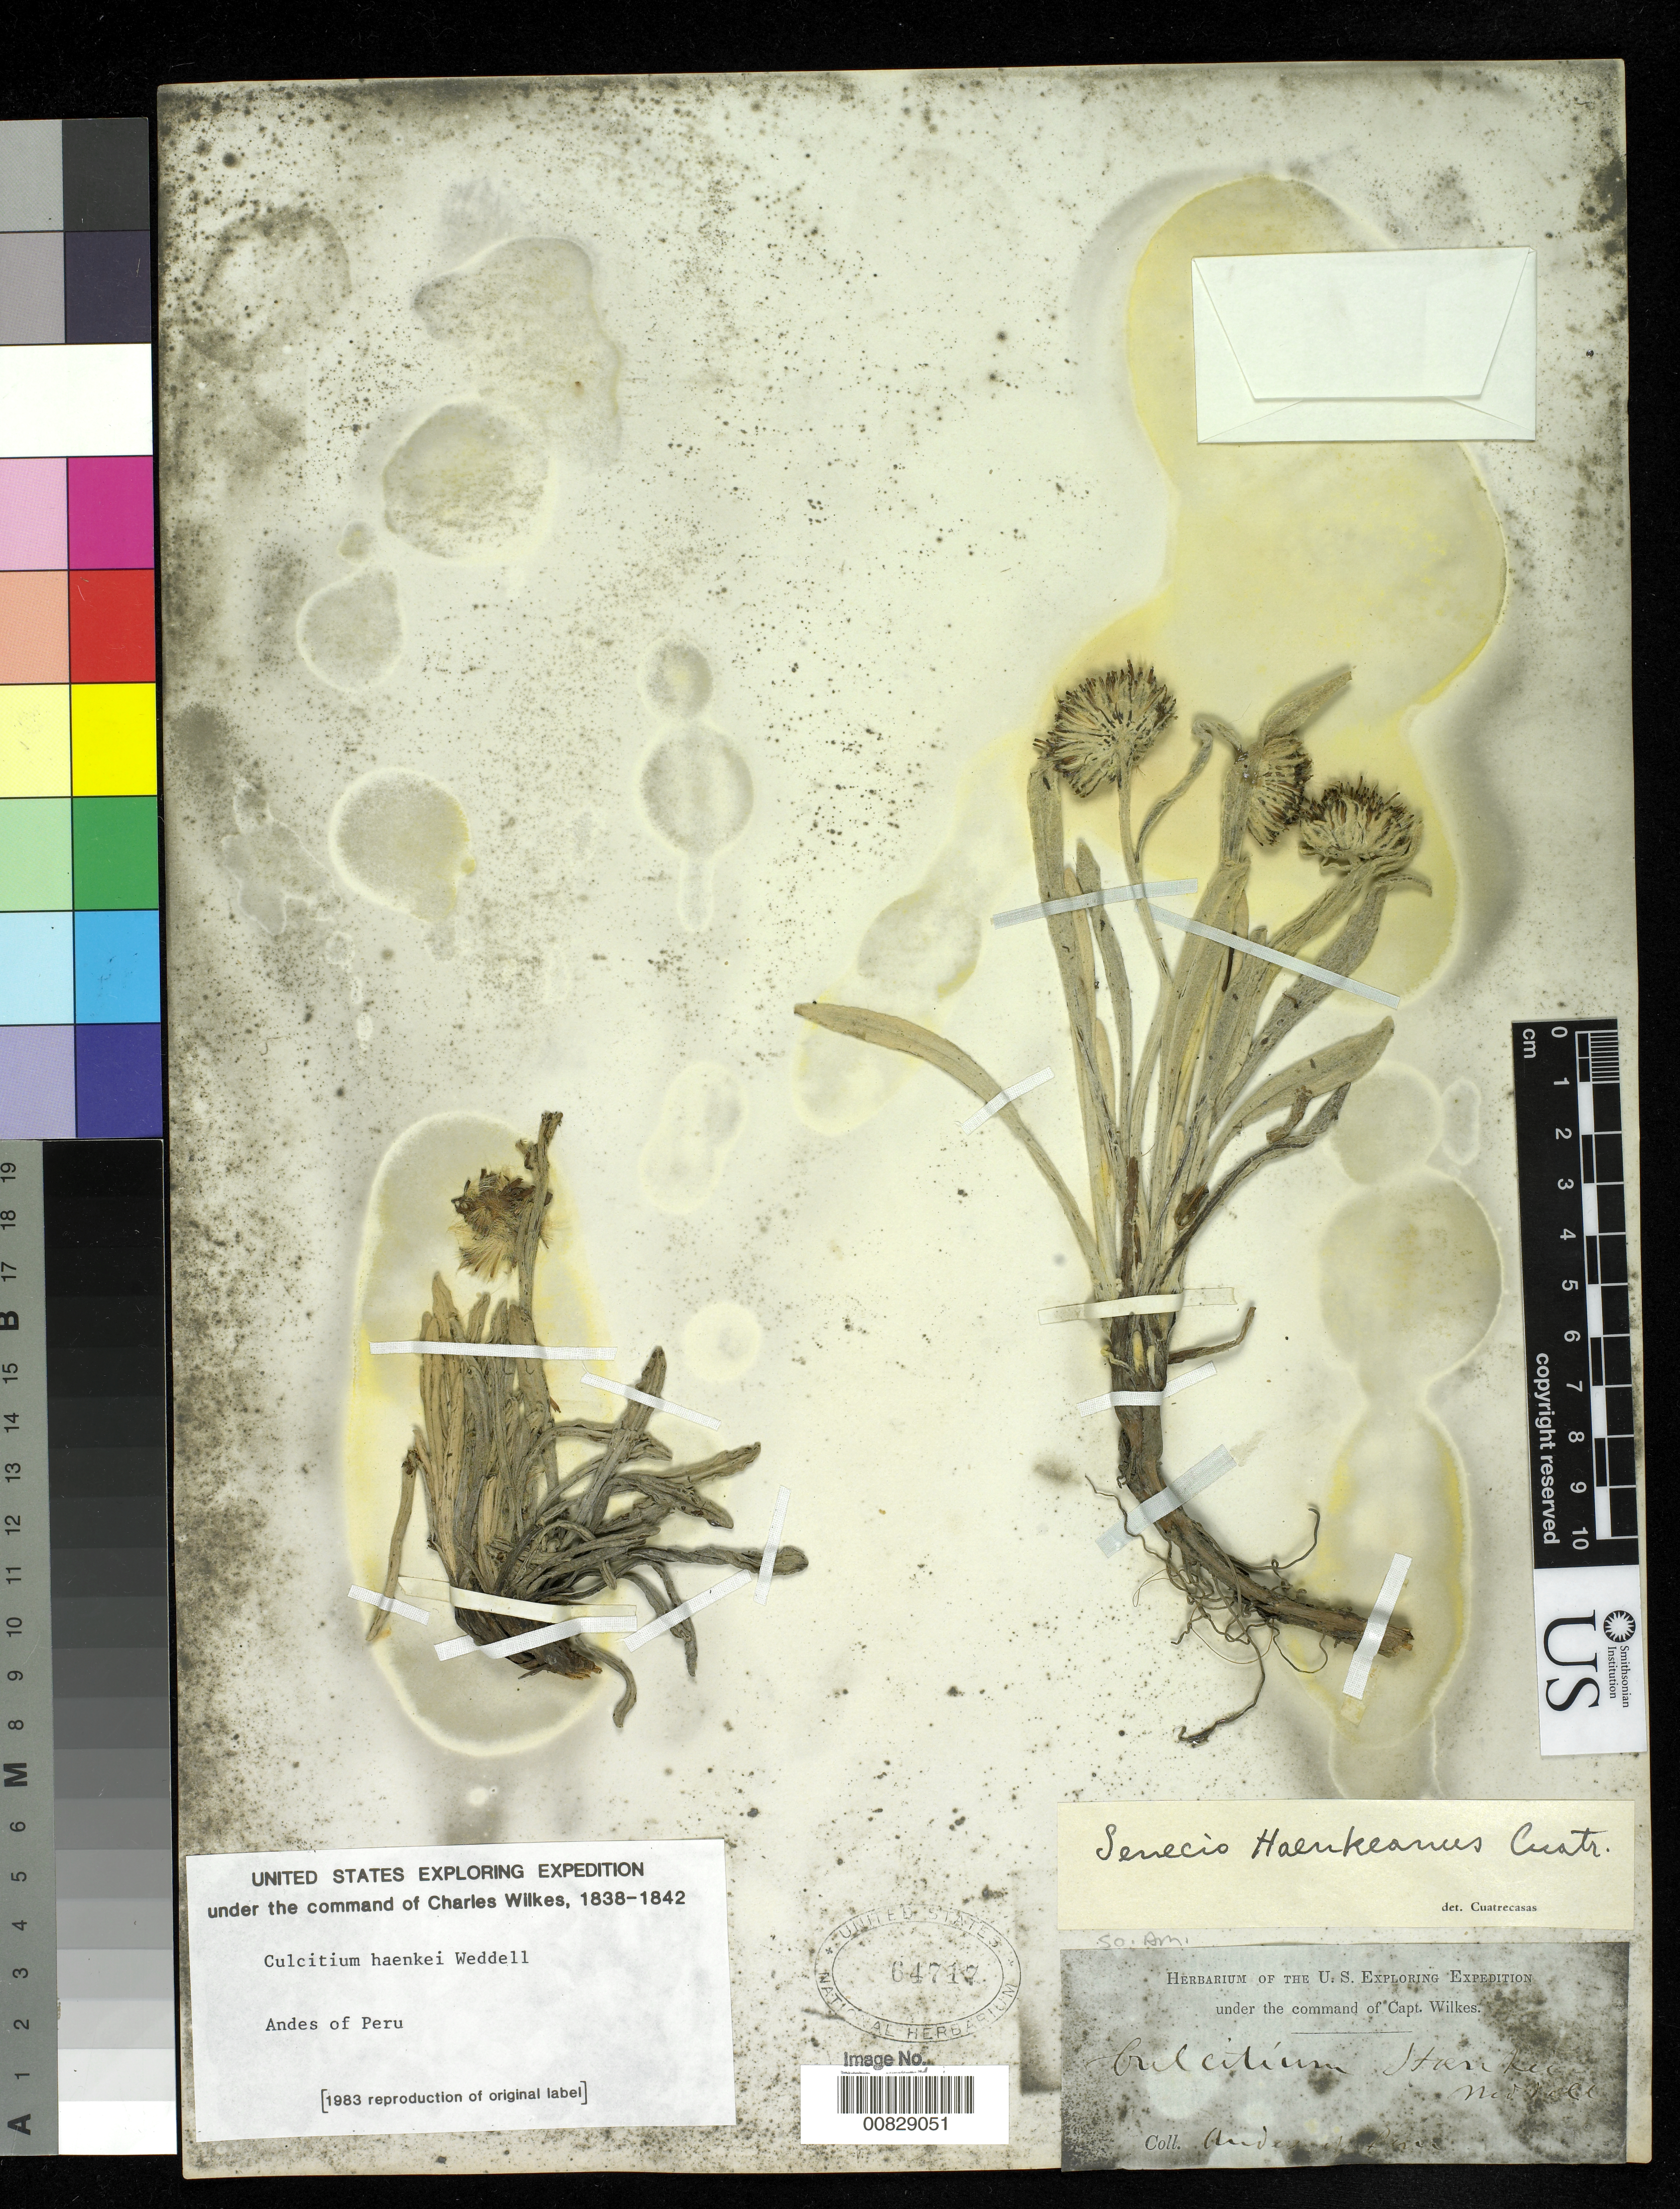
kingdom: Plantae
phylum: Tracheophyta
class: Magnoliopsida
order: Asterales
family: Asteraceae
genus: Senecio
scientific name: Senecio haenkeanus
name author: Cuatrec.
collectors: Wilkes Explor. Exped.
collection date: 1838/1842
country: Peru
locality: Andes of Peru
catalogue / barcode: US 64717